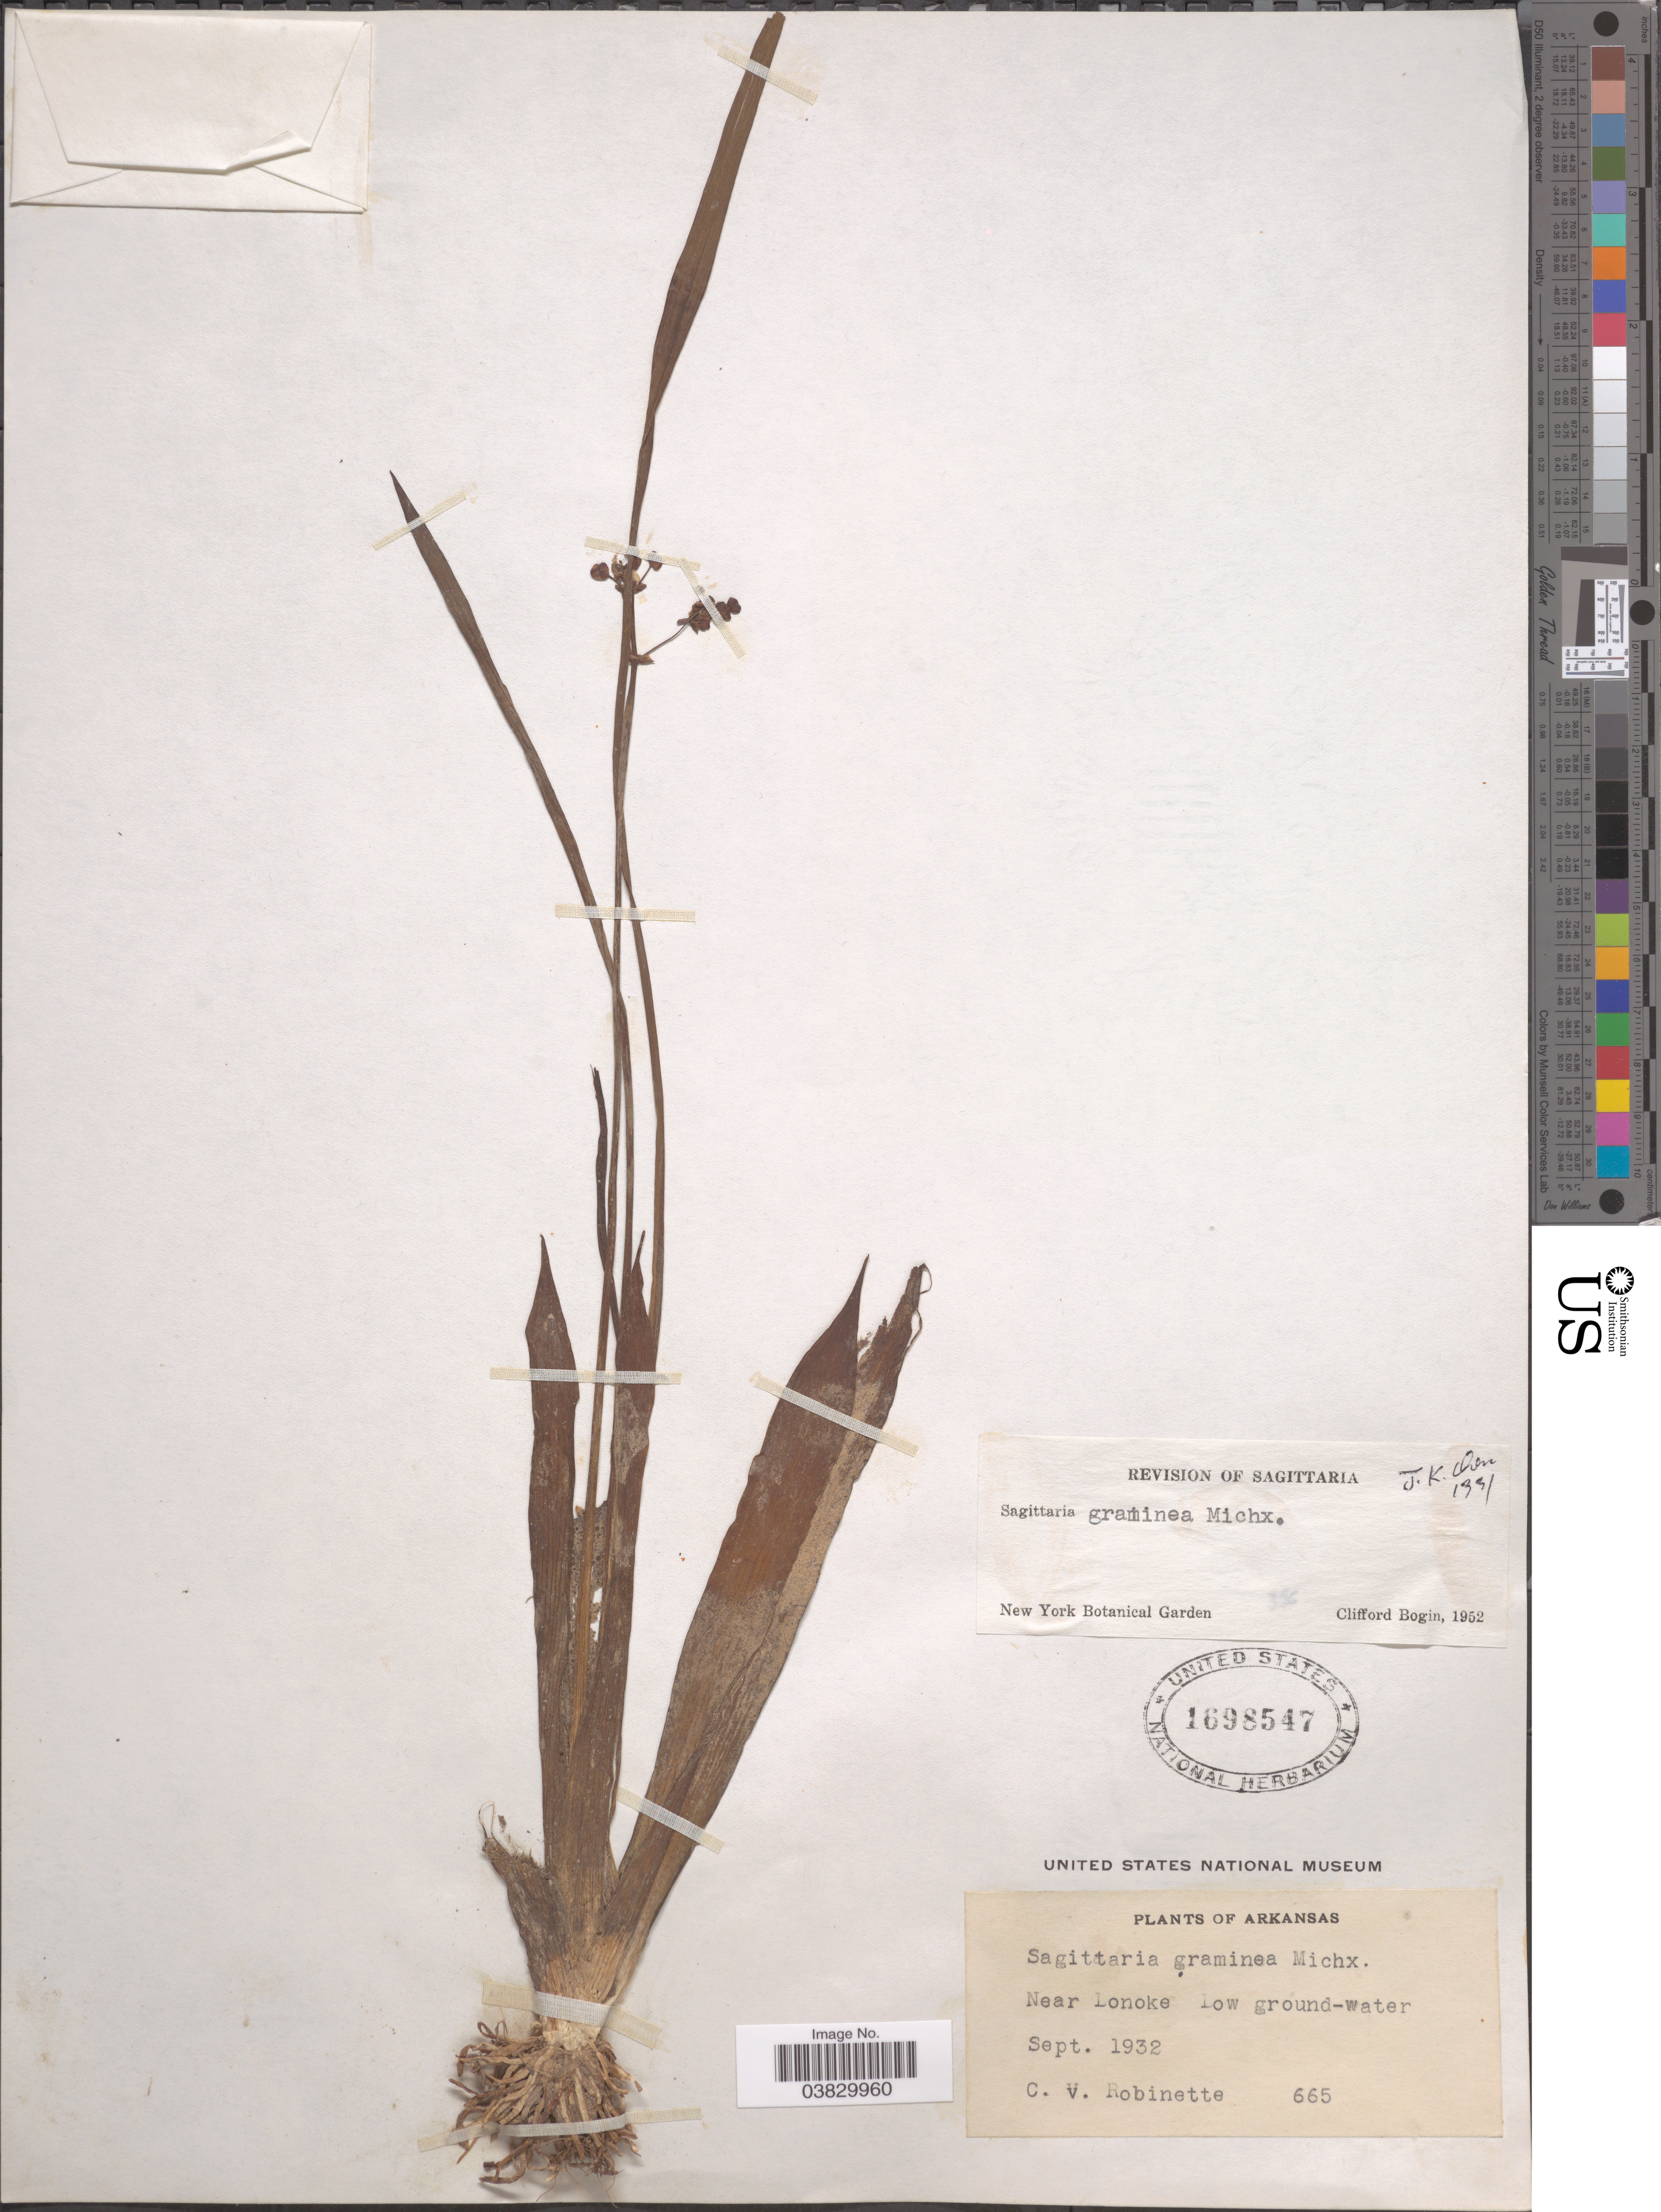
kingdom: Plantae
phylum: Tracheophyta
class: Liliopsida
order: Alismatales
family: Alismataceae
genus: Sagittaria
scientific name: Sagittaria graminea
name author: Michx.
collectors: C. Robinette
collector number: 665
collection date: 1932-09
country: United States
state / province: Arkansas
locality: Near Lonoke. Low ground-water.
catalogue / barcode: US 1698547